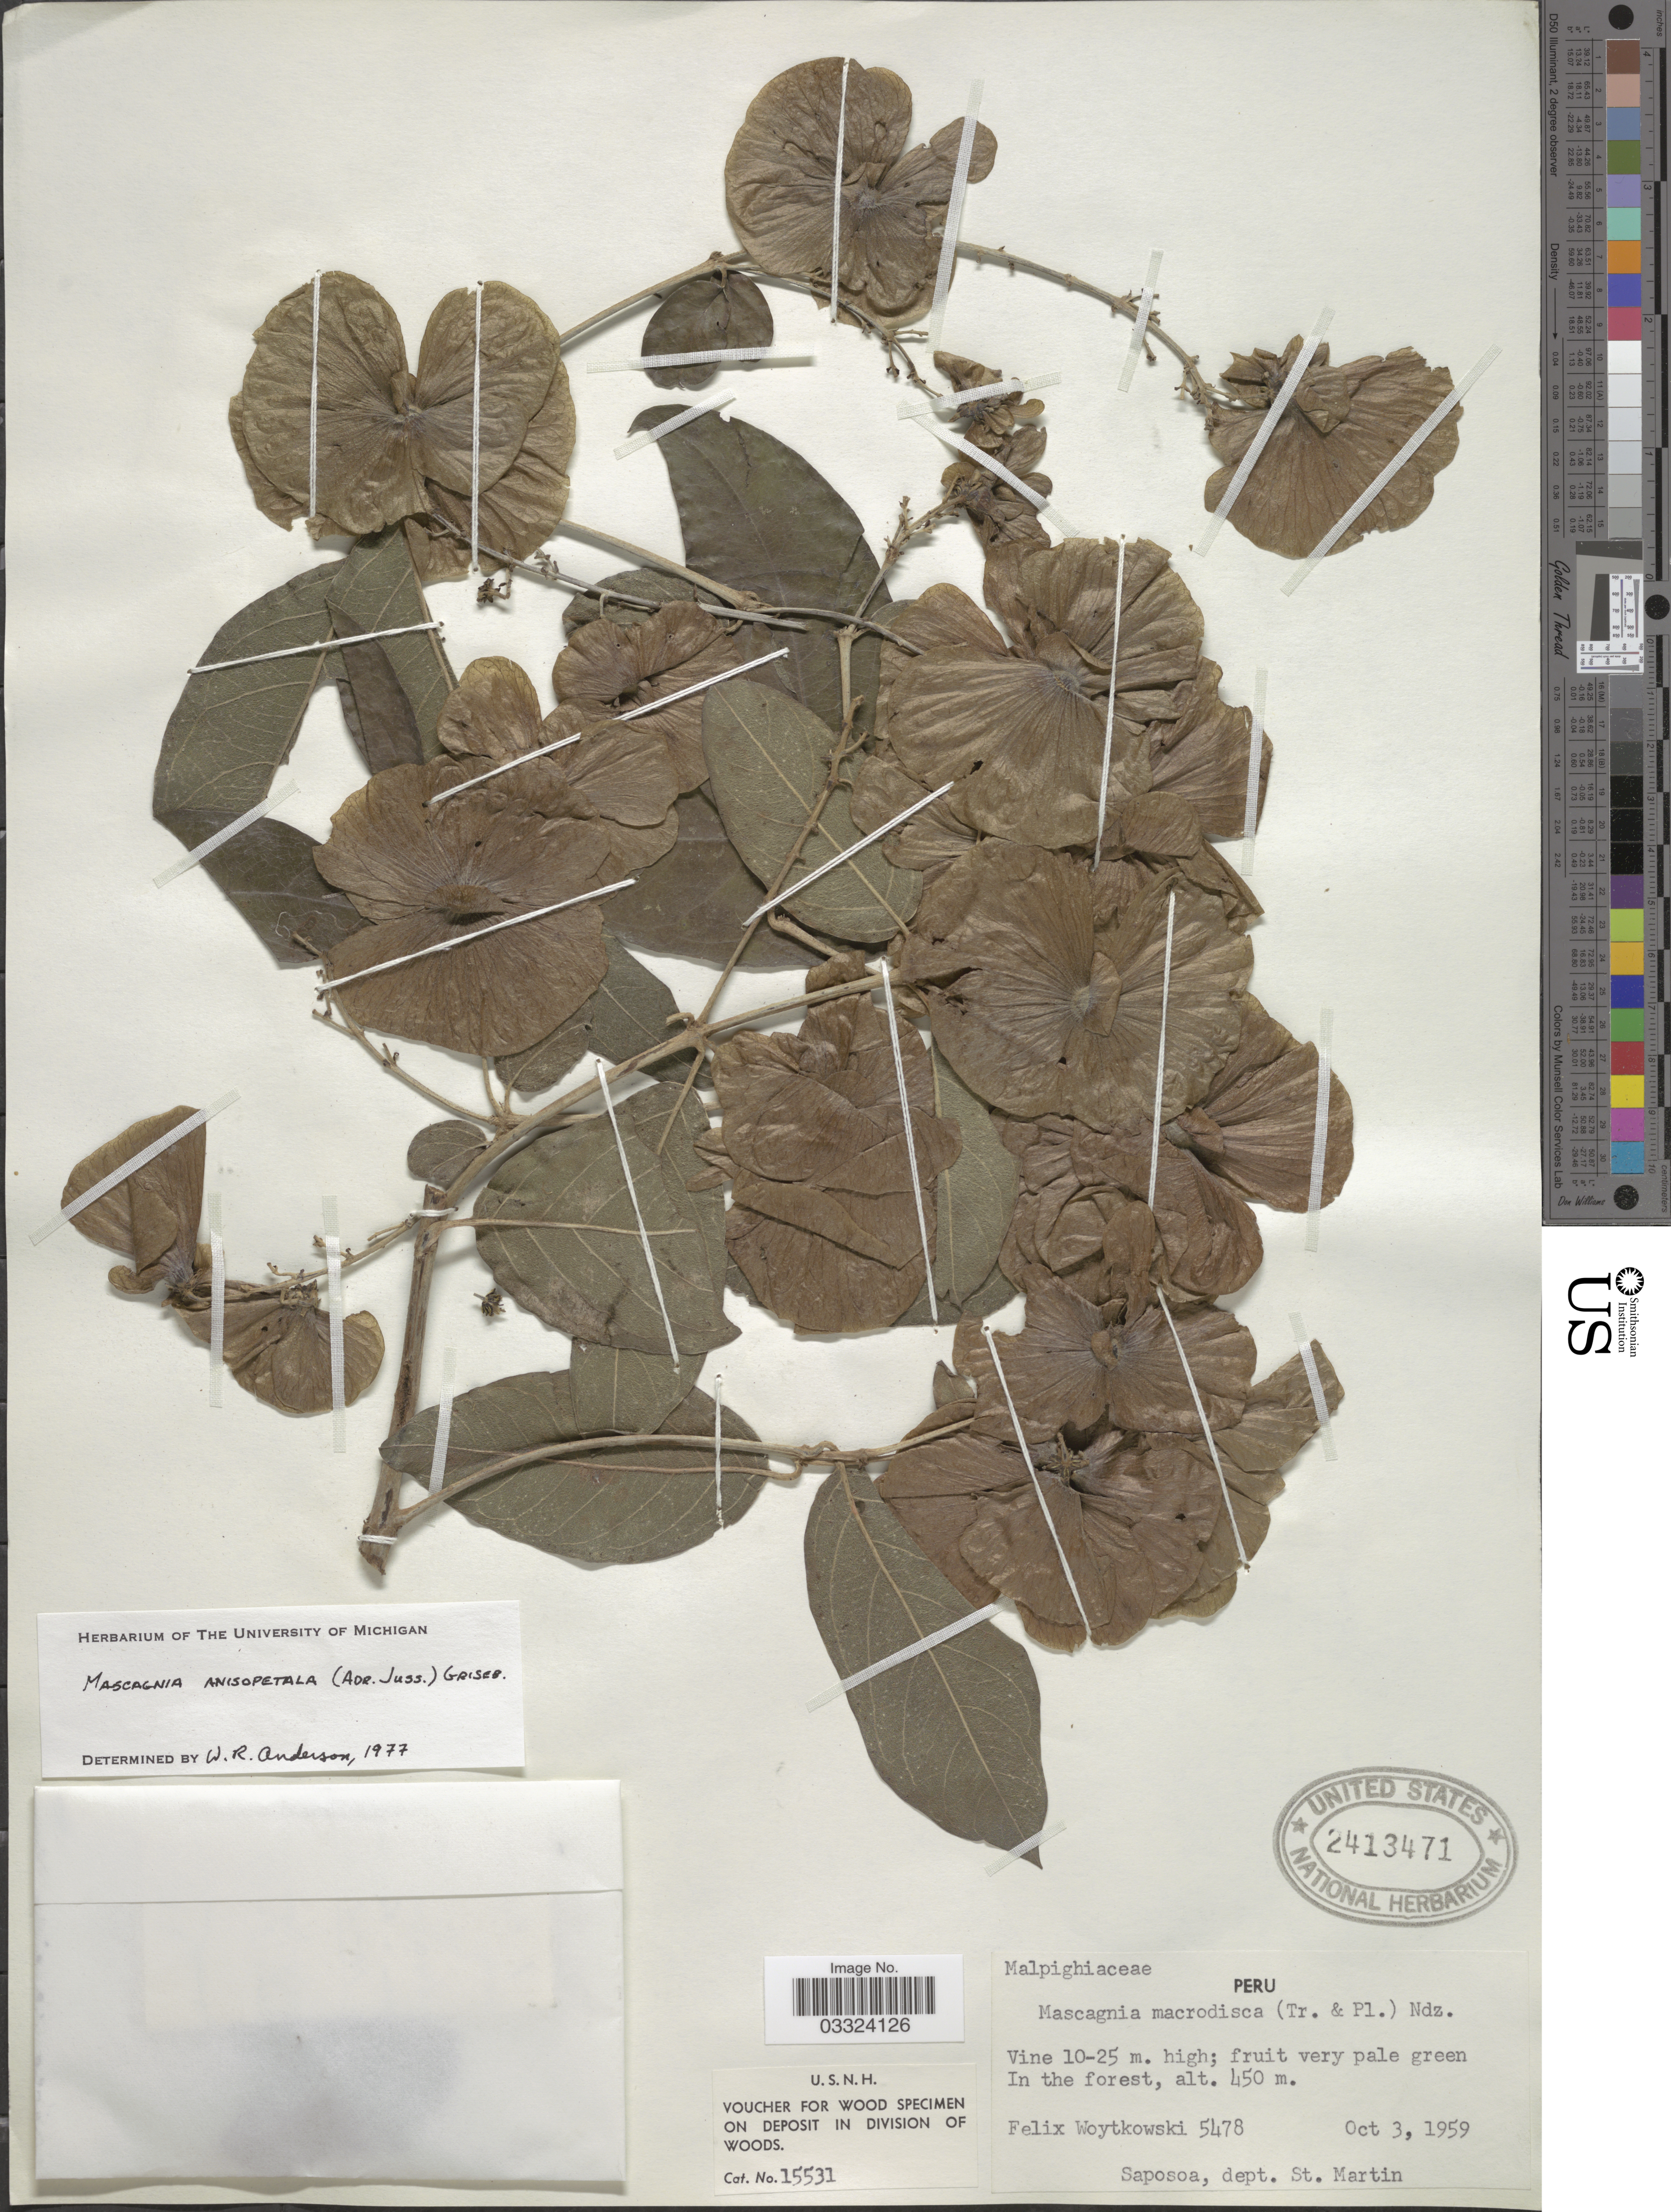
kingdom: Plantae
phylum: Tracheophyta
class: Magnoliopsida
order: Malpighiales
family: Malpighiaceae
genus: Alicia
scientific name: Alicia anisopetala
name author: (A. Juss.) W.R. Anderson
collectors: F. Woytkowski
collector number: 5478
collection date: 1959-10-03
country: Peru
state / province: San Martín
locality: Saposoa, dept. St. Martin.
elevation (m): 450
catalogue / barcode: US 2413471